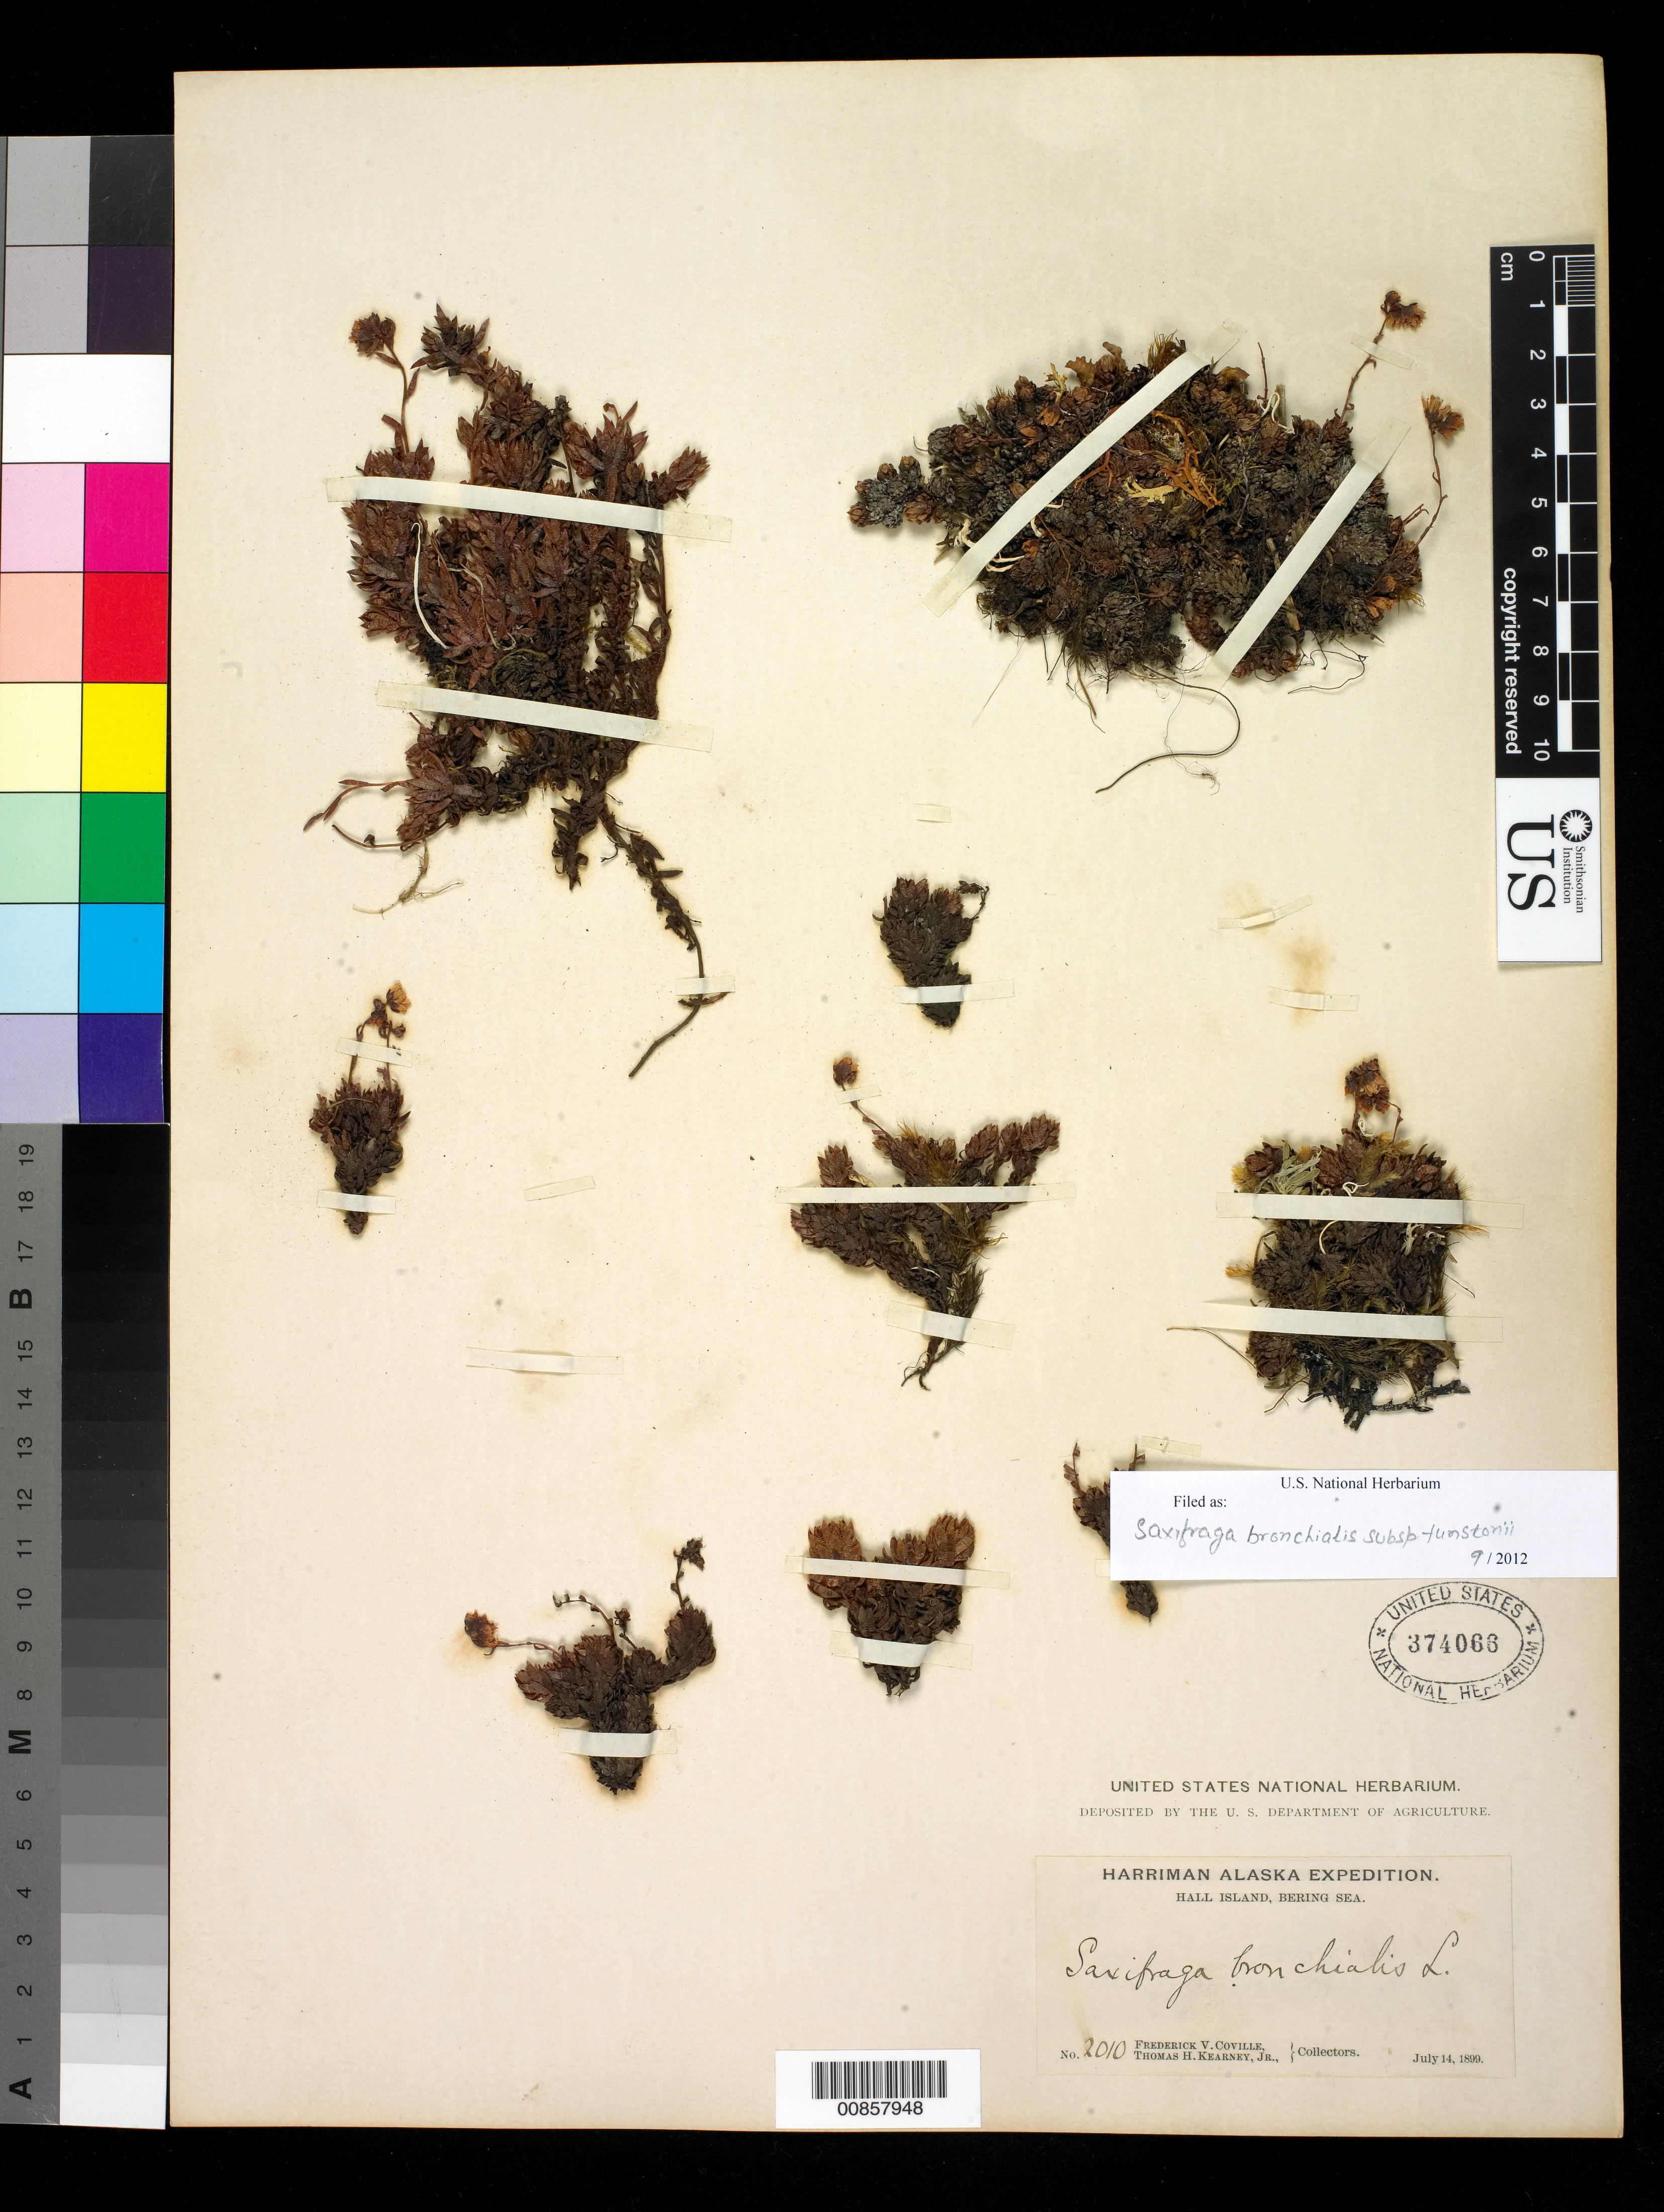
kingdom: Plantae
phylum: Tracheophyta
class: Magnoliopsida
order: Saxifragales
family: Saxifragaceae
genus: Saxifraga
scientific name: Saxifraga bronchialis subsp. funstonii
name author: (Small) Hultén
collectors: F. V. Coville & T. H. Kearney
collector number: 2010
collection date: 1899-07-14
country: United States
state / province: Alaska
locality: Bering Sea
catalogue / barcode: US 374066